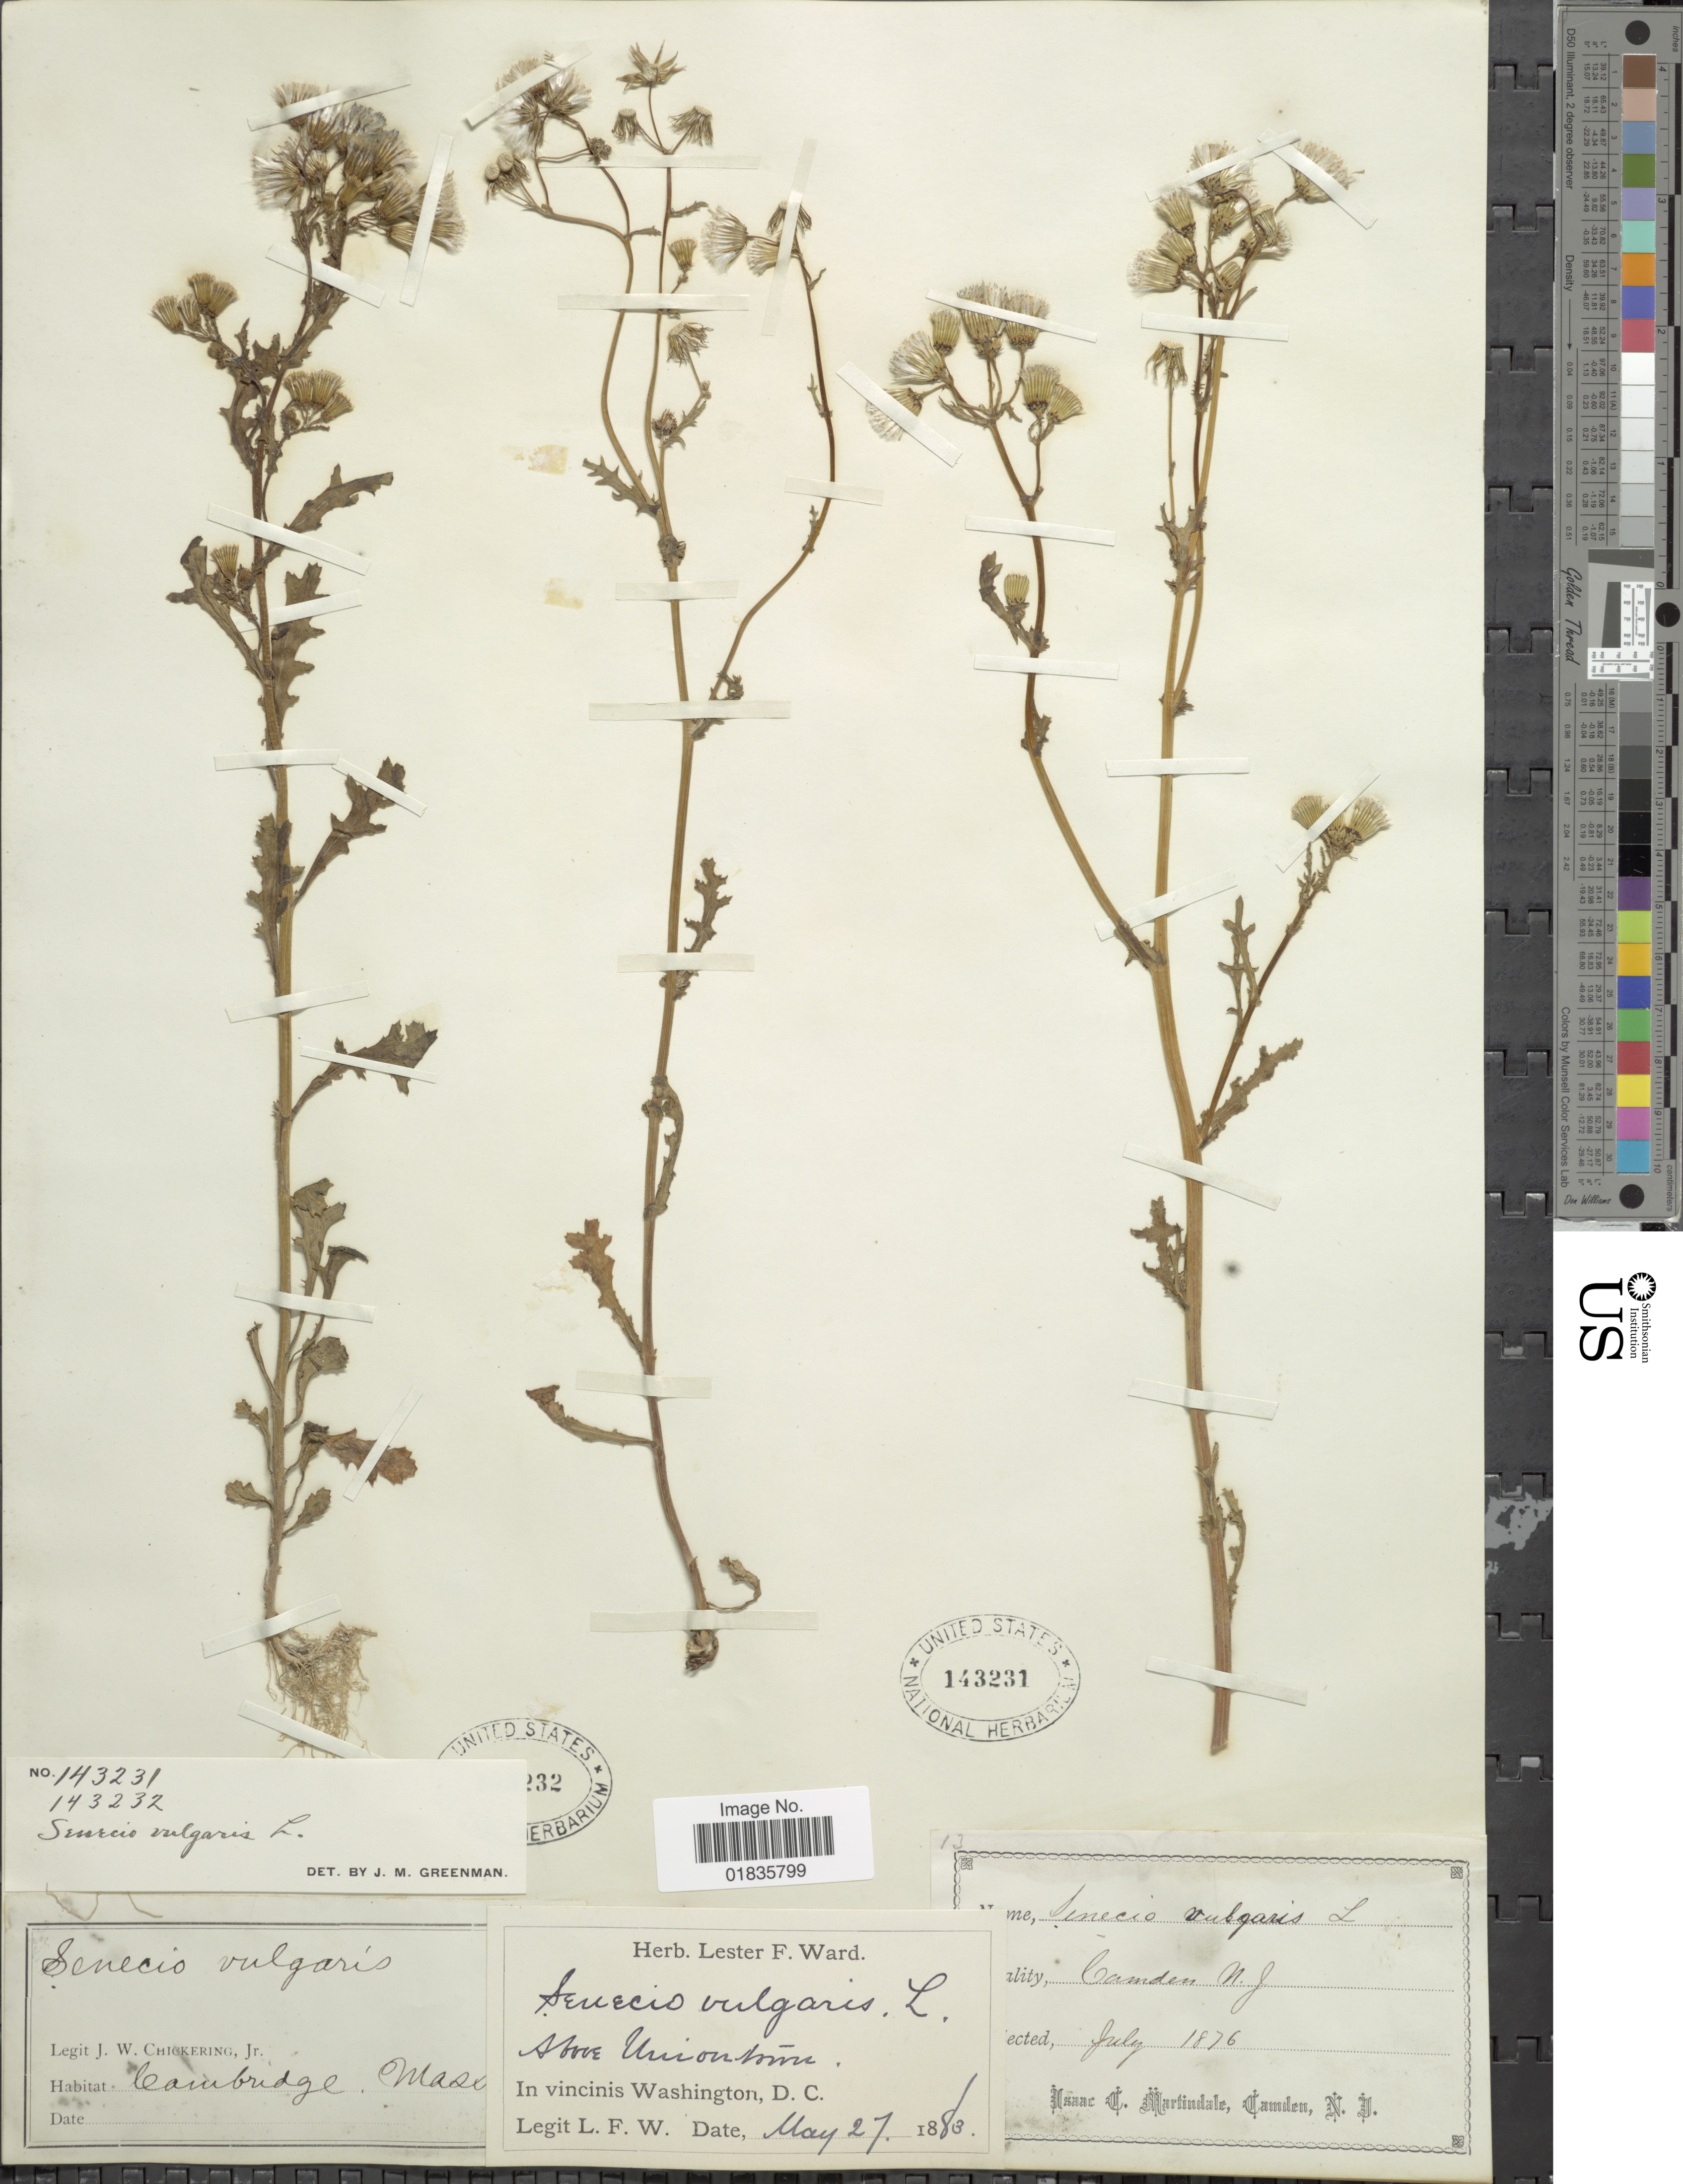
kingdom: Plantae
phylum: Tracheophyta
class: Magnoliopsida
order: Asterales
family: Asteraceae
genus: Senecio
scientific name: Senecio vulgaris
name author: L.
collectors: L. F. Ward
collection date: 1883-05-27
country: United States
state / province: District of Columbia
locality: Above Uniontown, in vincinis Washington, D.C., Camden N. J. [unsure placement]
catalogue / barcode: US 143231